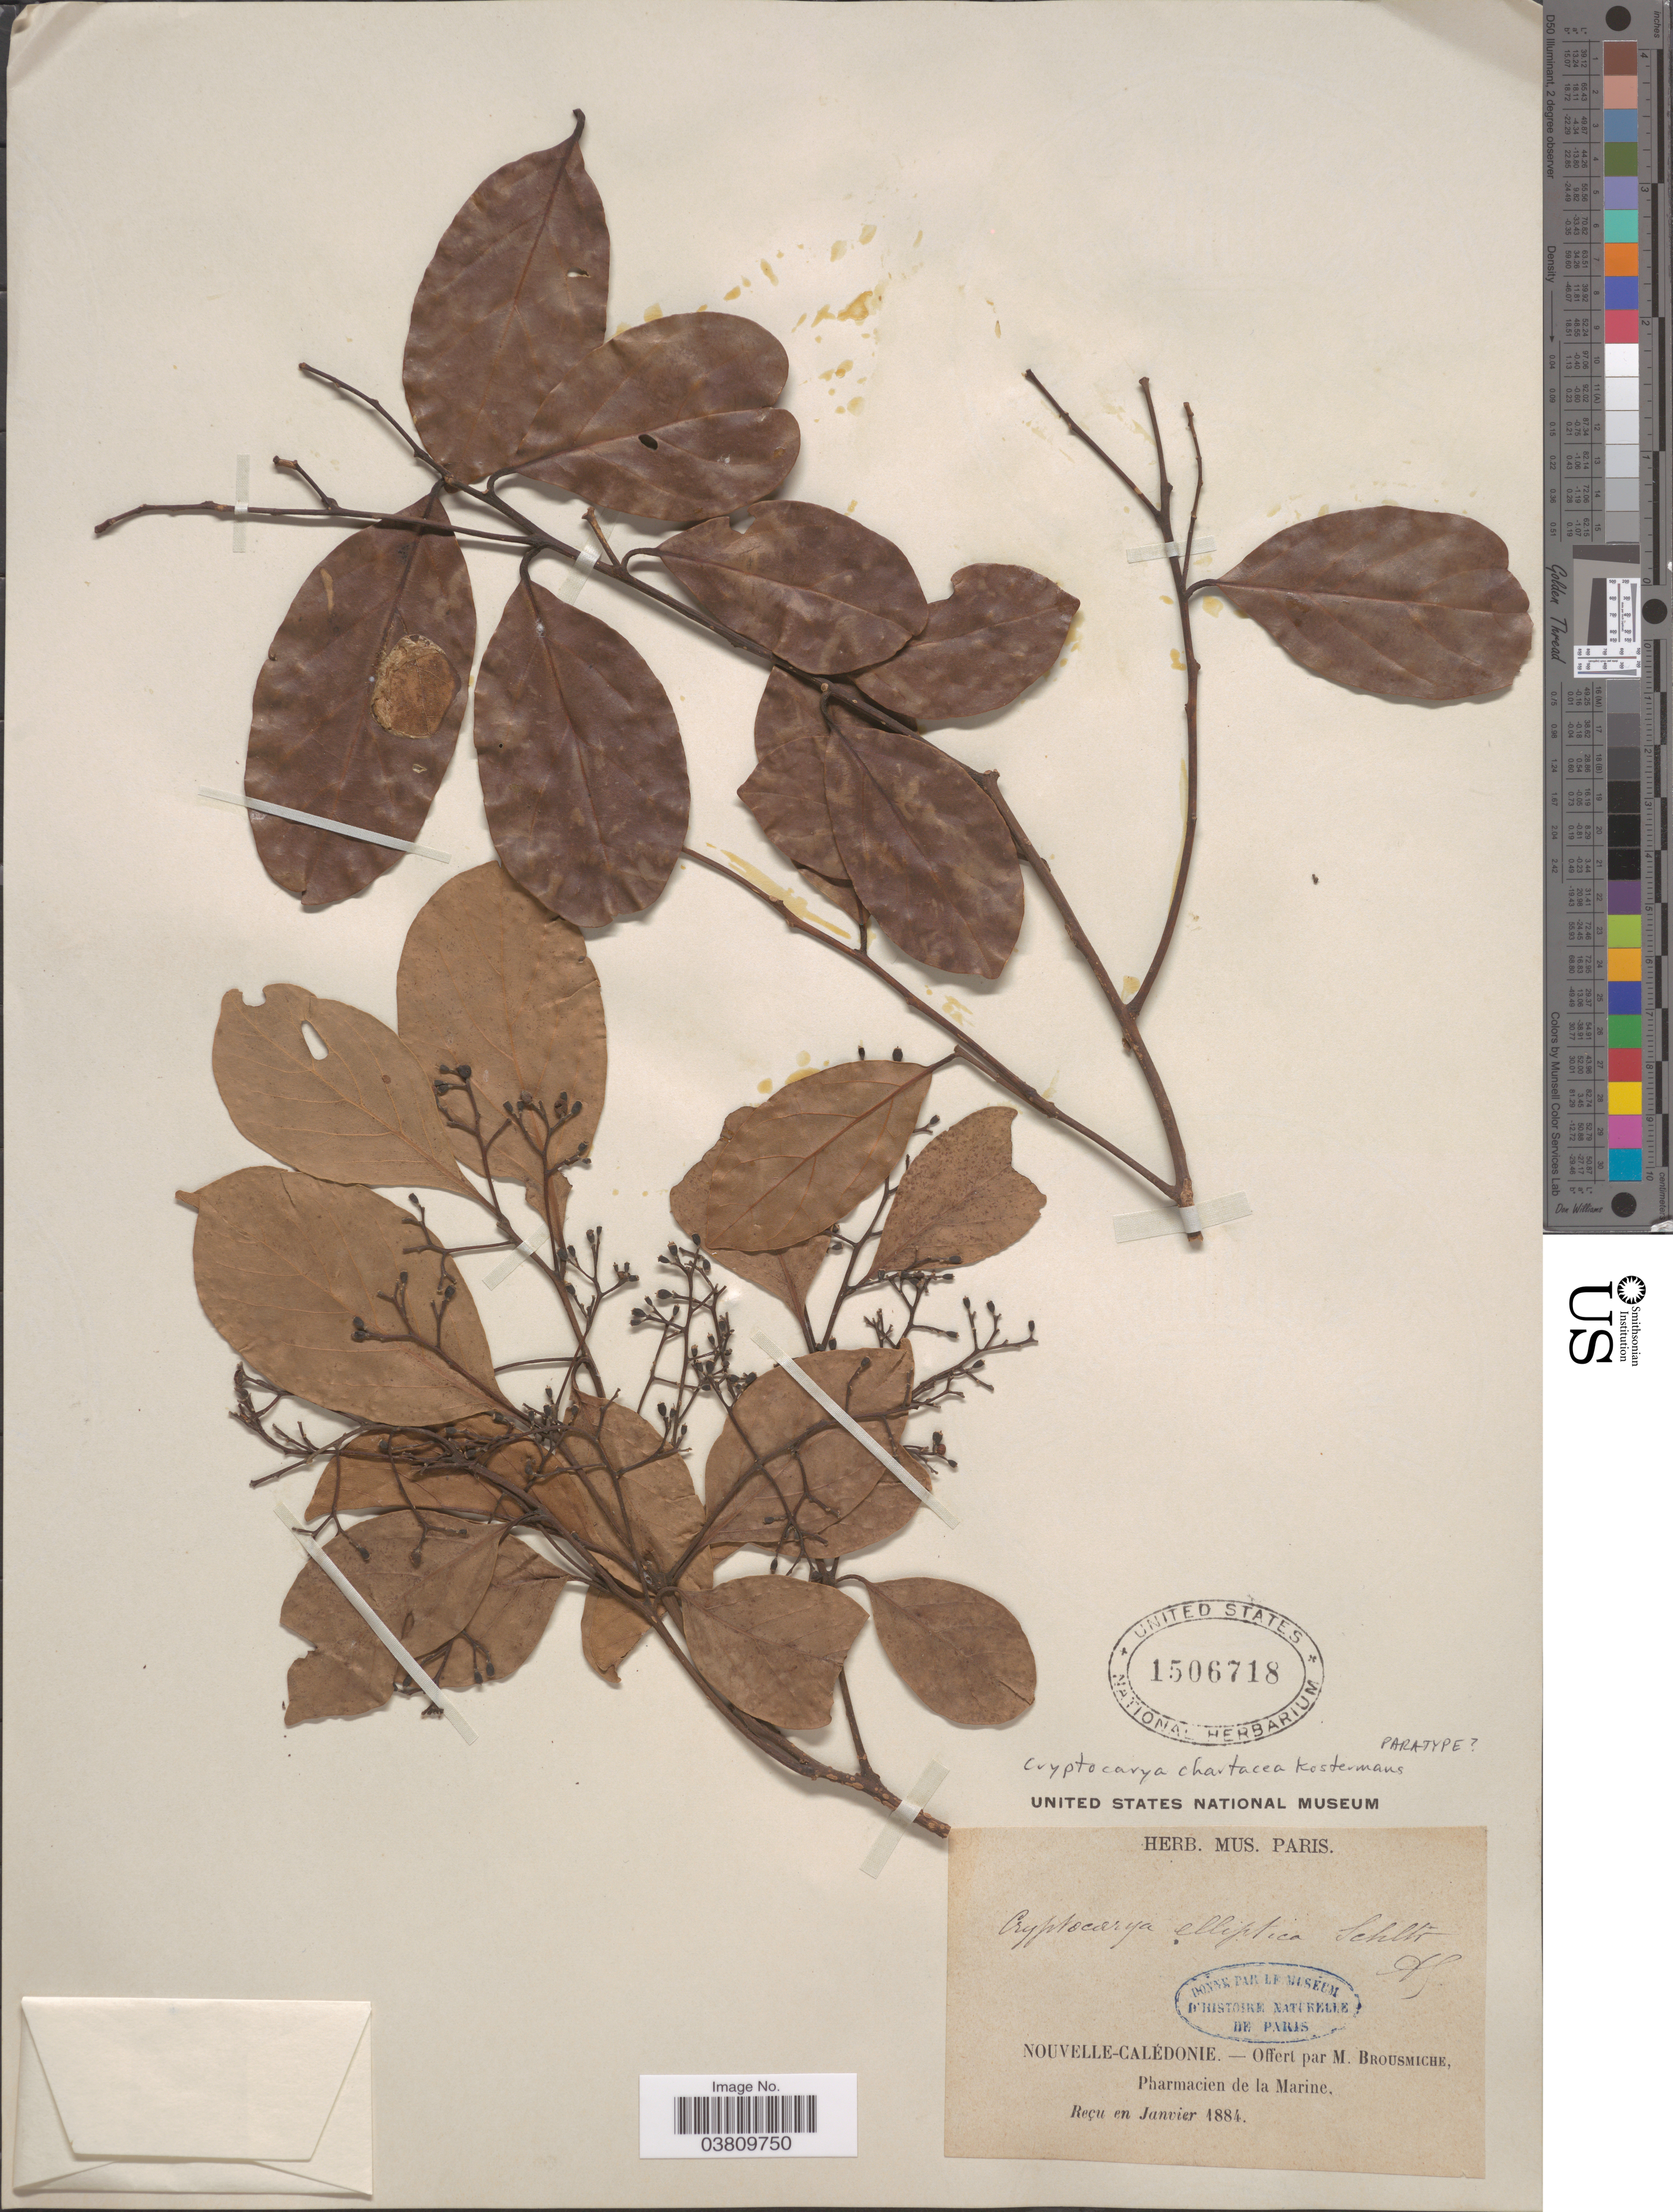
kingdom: Plantae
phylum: Tracheophyta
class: Magnoliopsida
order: Laurales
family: Lauraceae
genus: Cryptocarya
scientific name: Cryptocarya chartacea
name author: Kosterm.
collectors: M. Brousmiche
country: New Caledonia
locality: Nouvelle-Calédonie.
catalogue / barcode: US 1506718